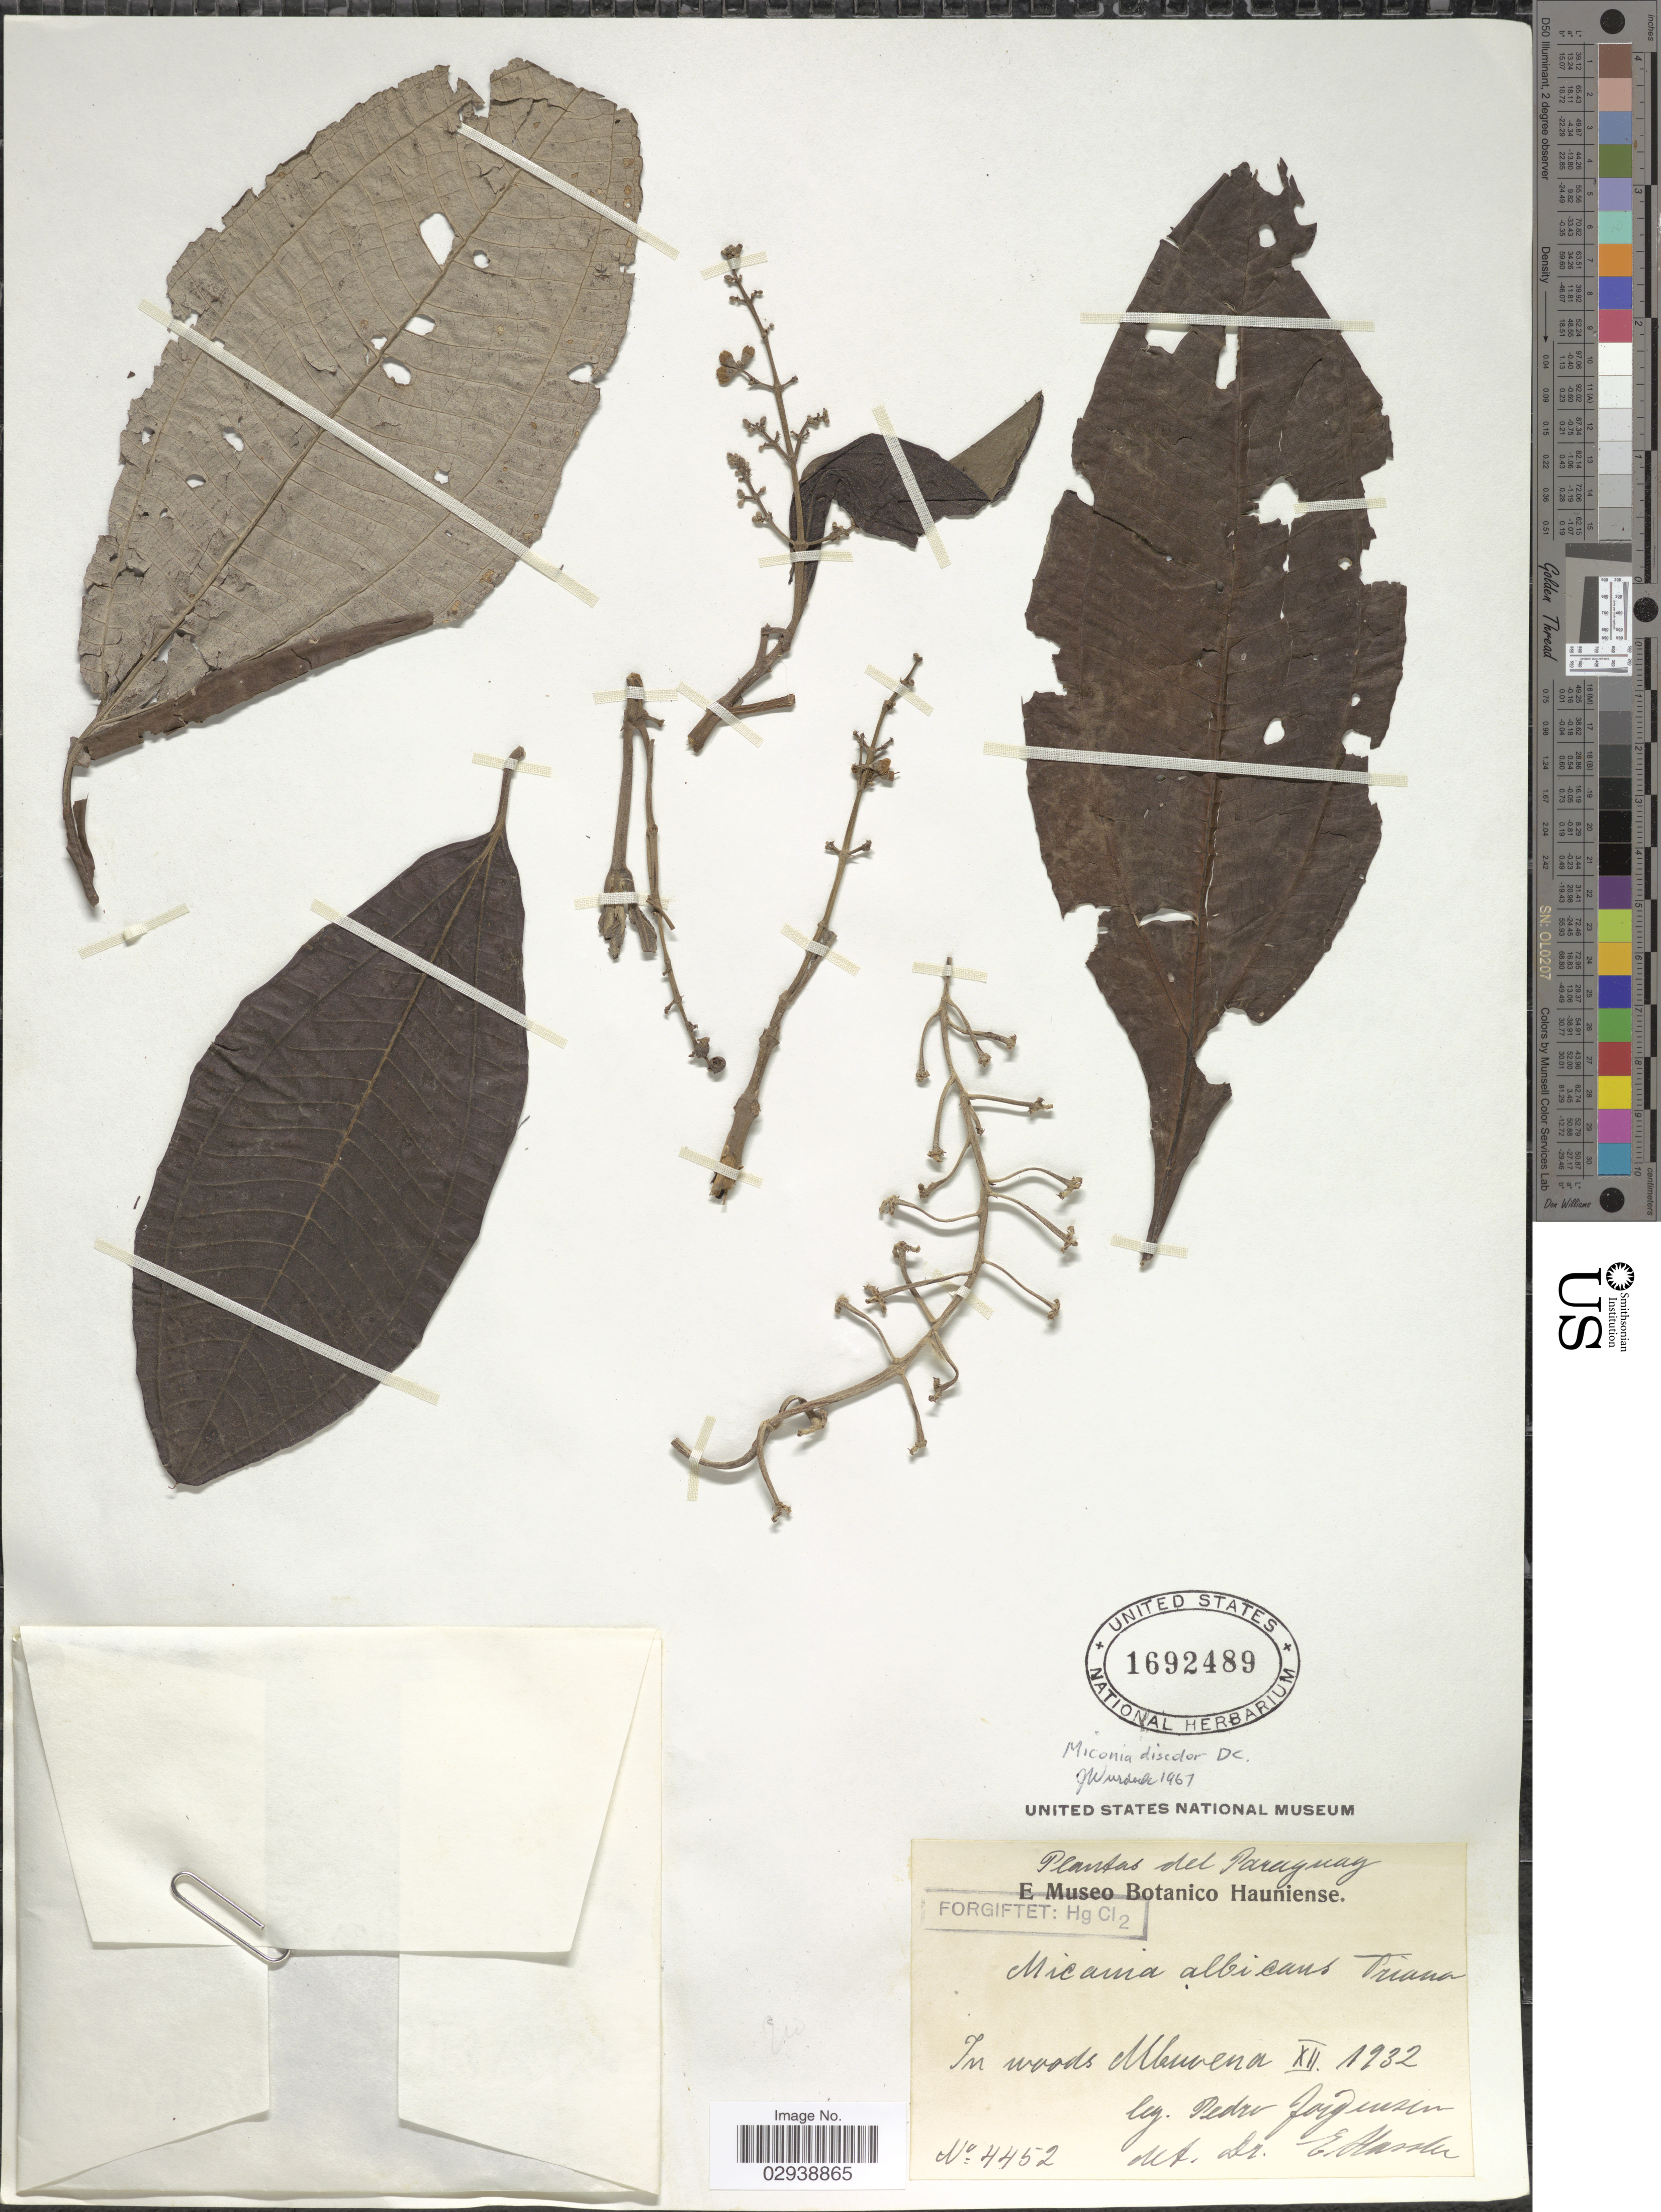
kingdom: Plantae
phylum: Tracheophyta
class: Magnoliopsida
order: Myrtales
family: Melastomataceae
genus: Miconia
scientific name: Miconia discolor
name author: DC.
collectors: P. Jörgensen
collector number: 4452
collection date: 1932-12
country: Paraguay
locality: In woods Mbuvena [interpreted].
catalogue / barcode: US 1692489